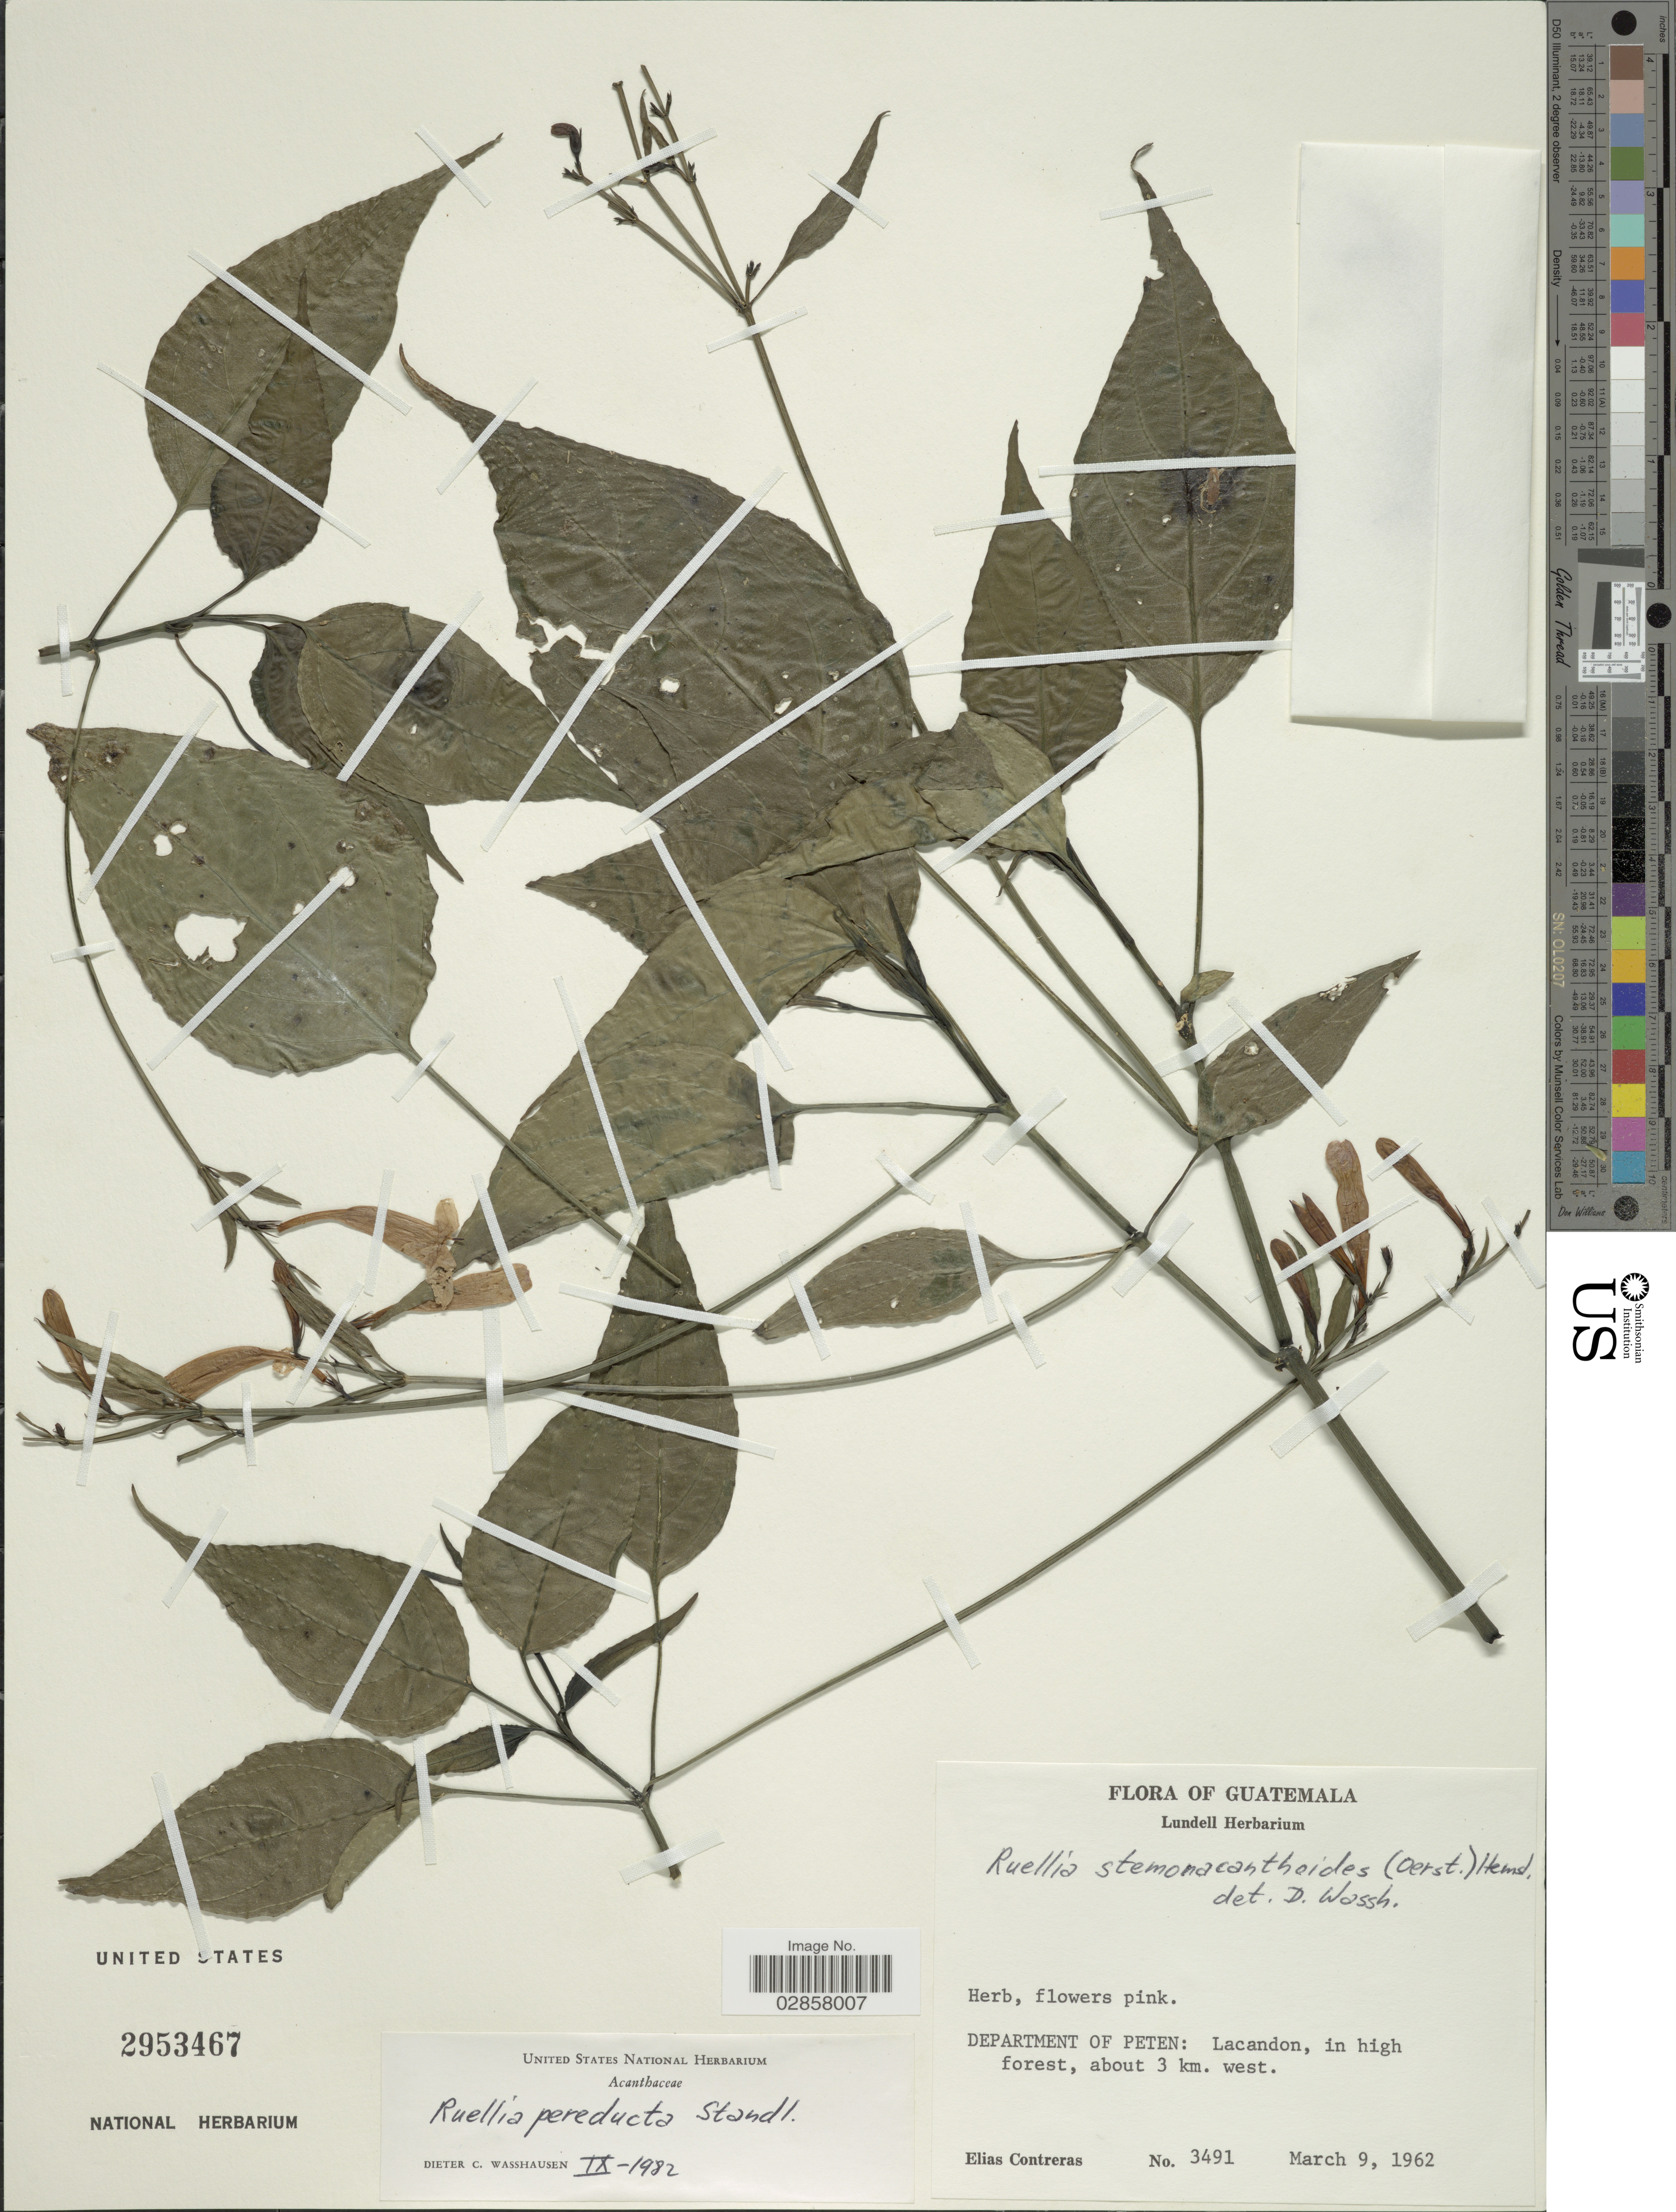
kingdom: Plantae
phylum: Tracheophyta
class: Magnoliopsida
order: Lamiales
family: Acanthaceae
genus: Ruellia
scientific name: Ruellia pereducta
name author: Standl. ex Lundell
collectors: E. Contreras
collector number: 3491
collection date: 1962-03-09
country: Guatemala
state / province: El Petén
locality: Department of Peten: Lacandon, in high forest, about 3 km. west.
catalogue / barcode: US 2953467